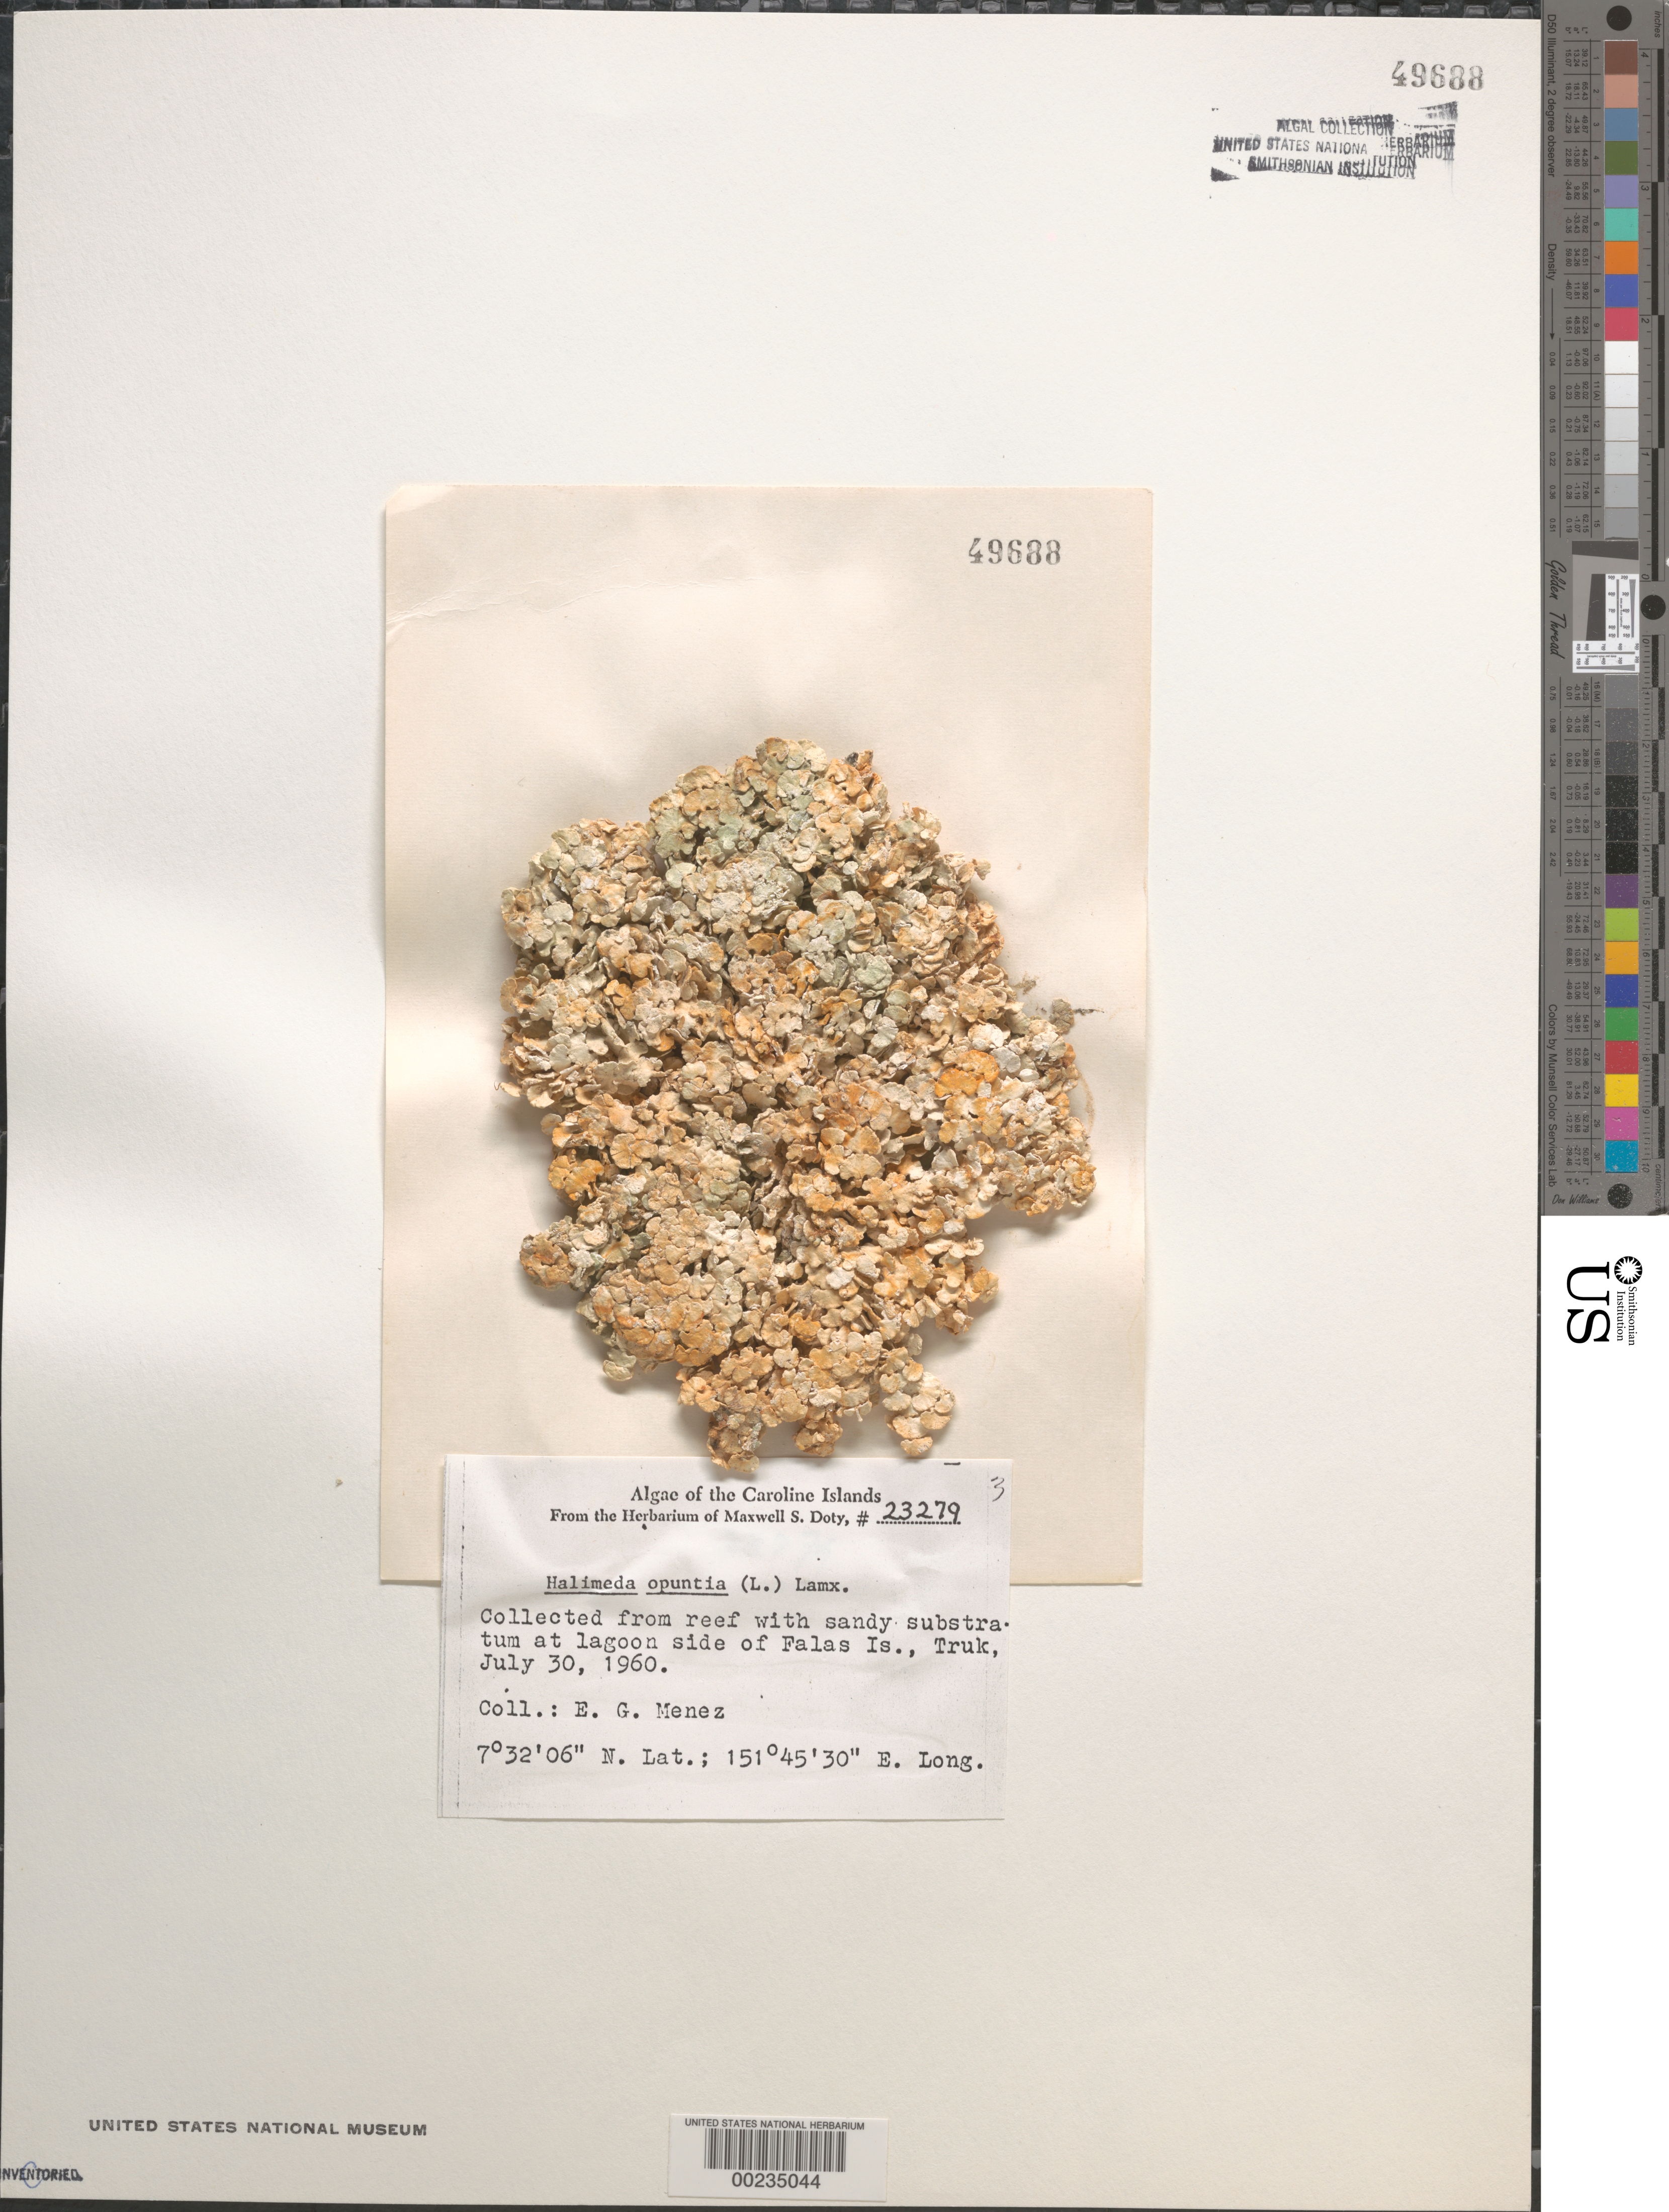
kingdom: Plantae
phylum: Chlorophyta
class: Ulvophyceae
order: Bryopsidales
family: Halimedaceae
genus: Halimeda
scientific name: Halimeda opuntia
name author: (L.) J.V.Lamouroux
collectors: Meñez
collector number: MSD 23279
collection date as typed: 30 Jul 1960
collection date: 1960-07-30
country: Micronesia, Federated States of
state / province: Truk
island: Falas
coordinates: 7 32' 06" N, 151 45' 30" E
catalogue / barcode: US 49688